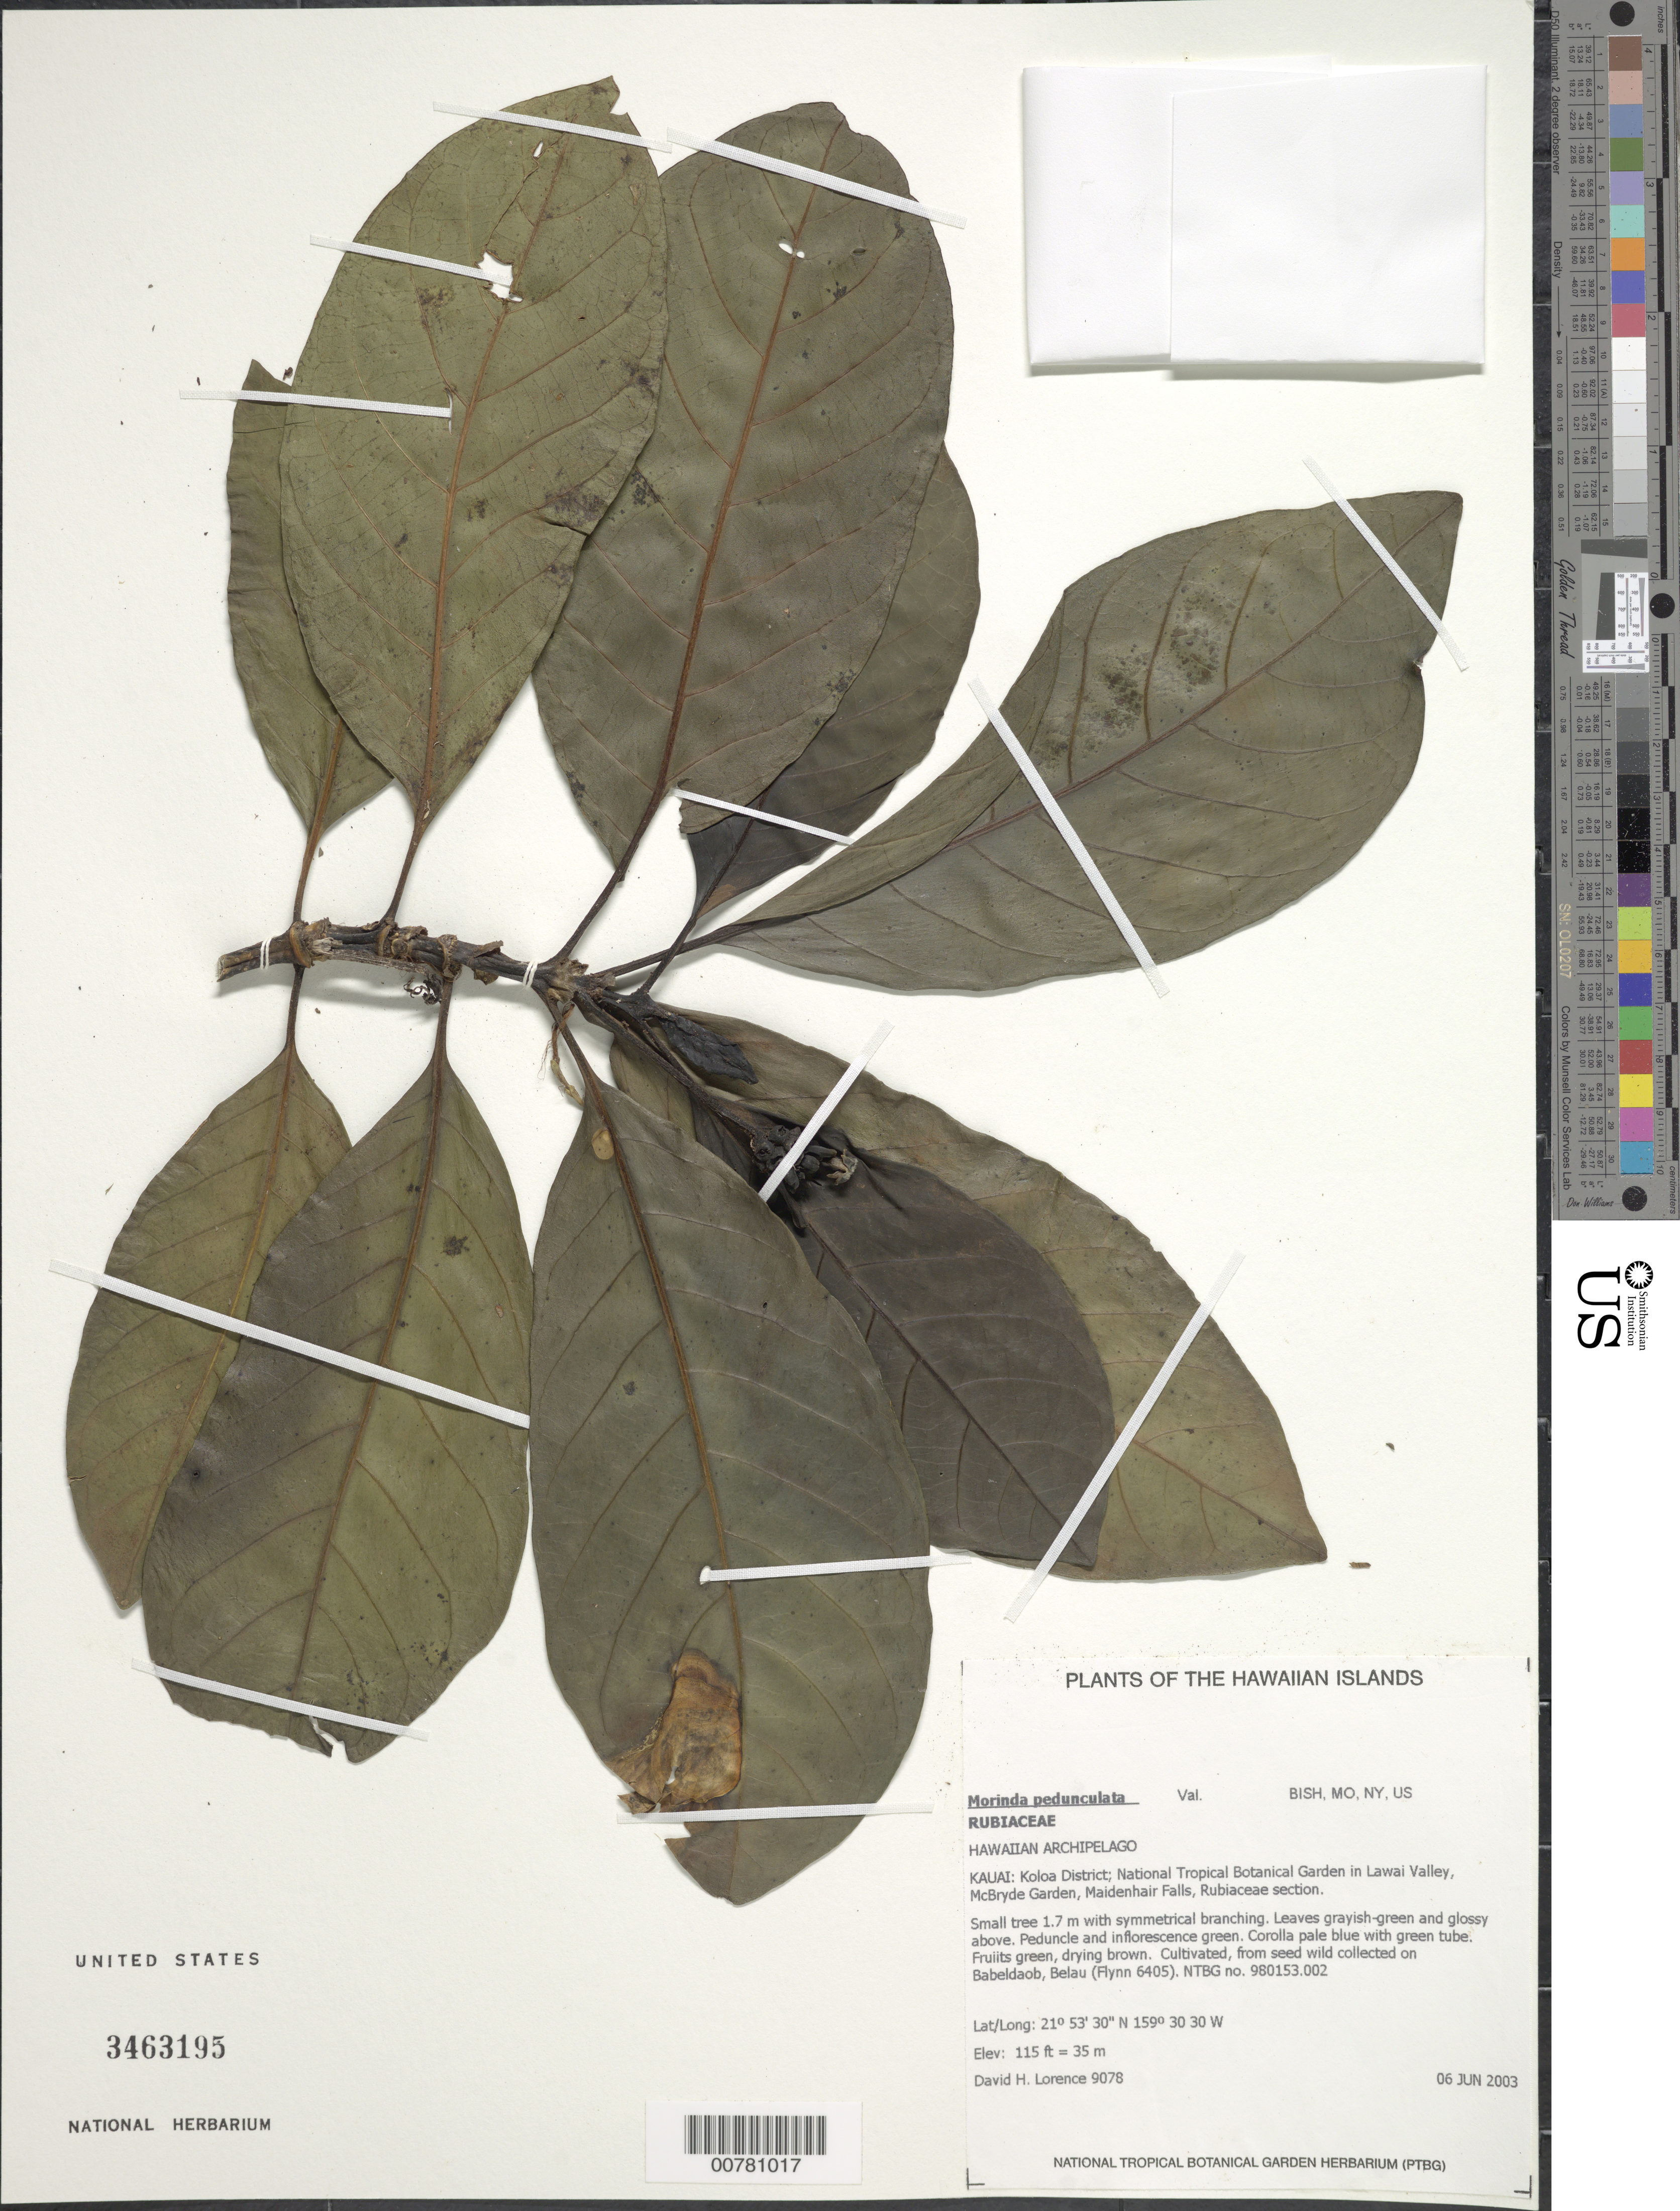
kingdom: Plantae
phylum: Tracheophyta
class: Magnoliopsida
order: Gentianales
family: Rubiaceae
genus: Morinda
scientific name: Morinda pedunculata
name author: Valeton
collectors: D. Lorence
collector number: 9078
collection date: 2003-06-06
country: United States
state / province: Hawaii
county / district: Kauai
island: Kaua'i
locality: Koloa District, National Tropical Botanical Garden in Lawai Valley, McBryde Garden, Maidenhair Falls, Rubiaceae section.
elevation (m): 35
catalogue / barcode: US 3463195